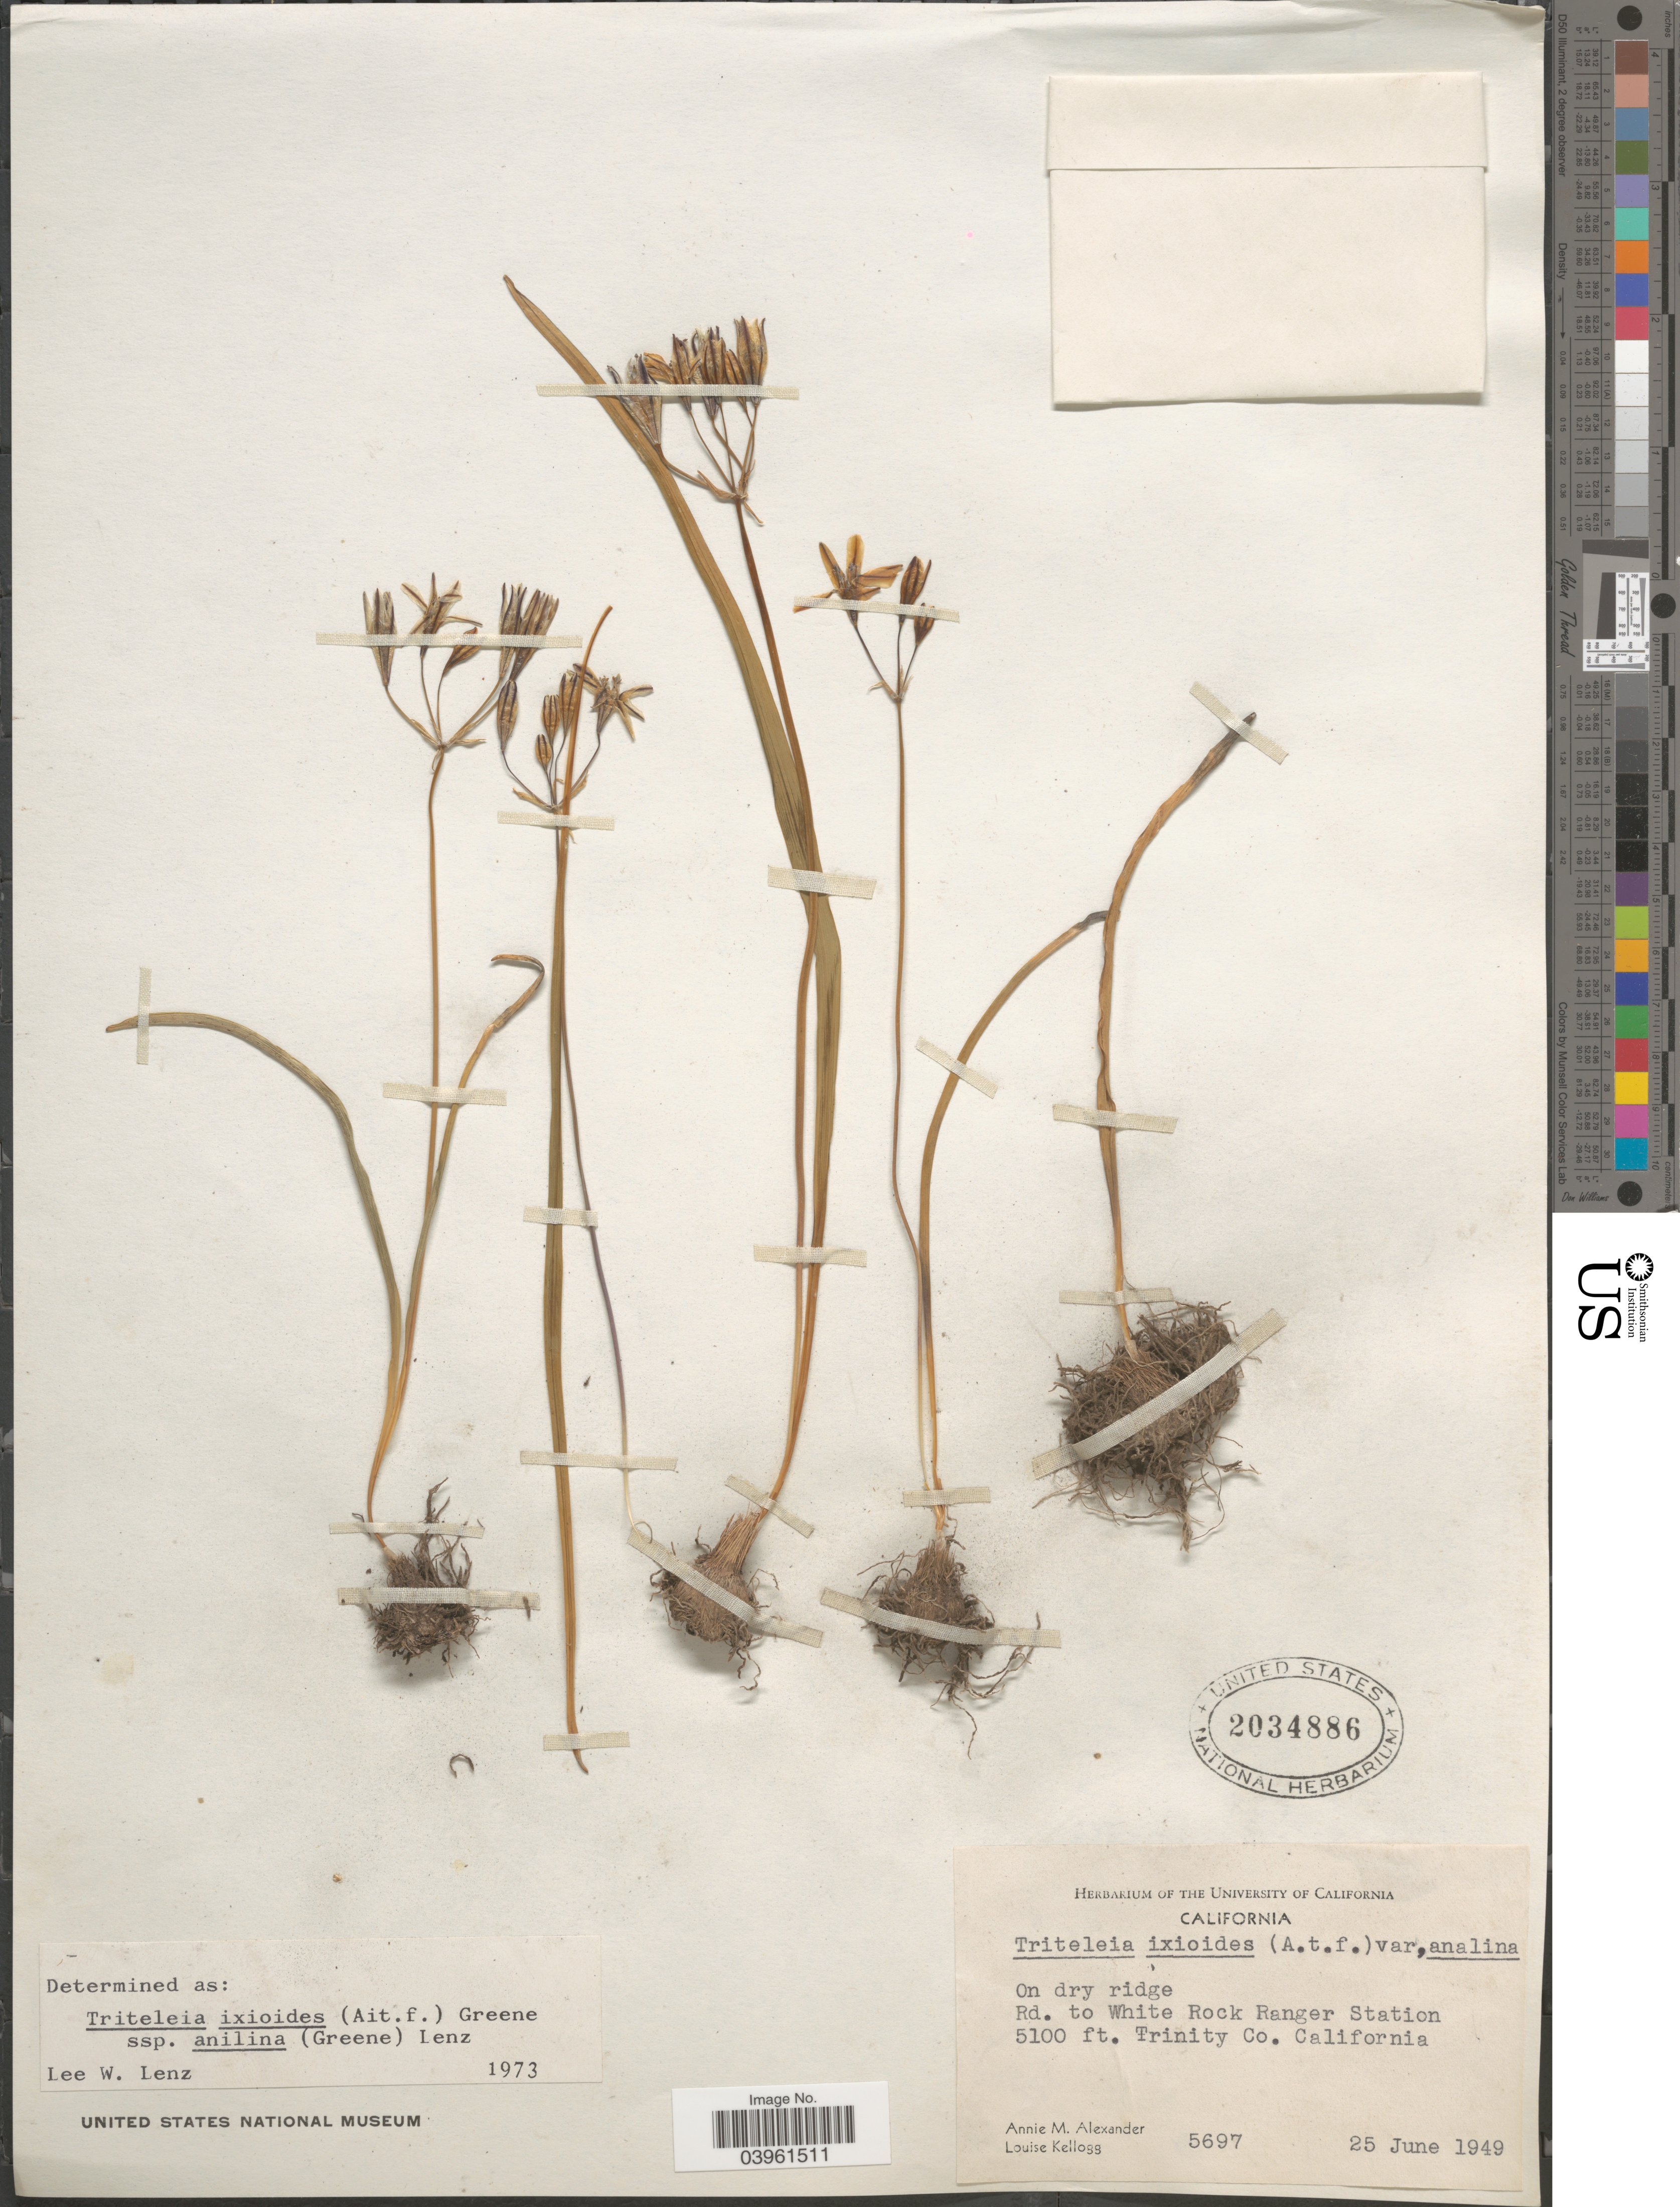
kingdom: Plantae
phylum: Tracheophyta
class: Liliopsida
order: Asparagales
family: Asparagaceae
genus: Triteleia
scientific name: Triteleia ixioides subsp. anilina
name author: (Greene) L.W. Lenz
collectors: A. M. Alexander & L. Kellogg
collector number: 5697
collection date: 1949-06-25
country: United States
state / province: California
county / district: Trinity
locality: Rd. to White Rock Ranger Station. Trinity Co.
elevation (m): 1554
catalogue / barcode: US 2034886